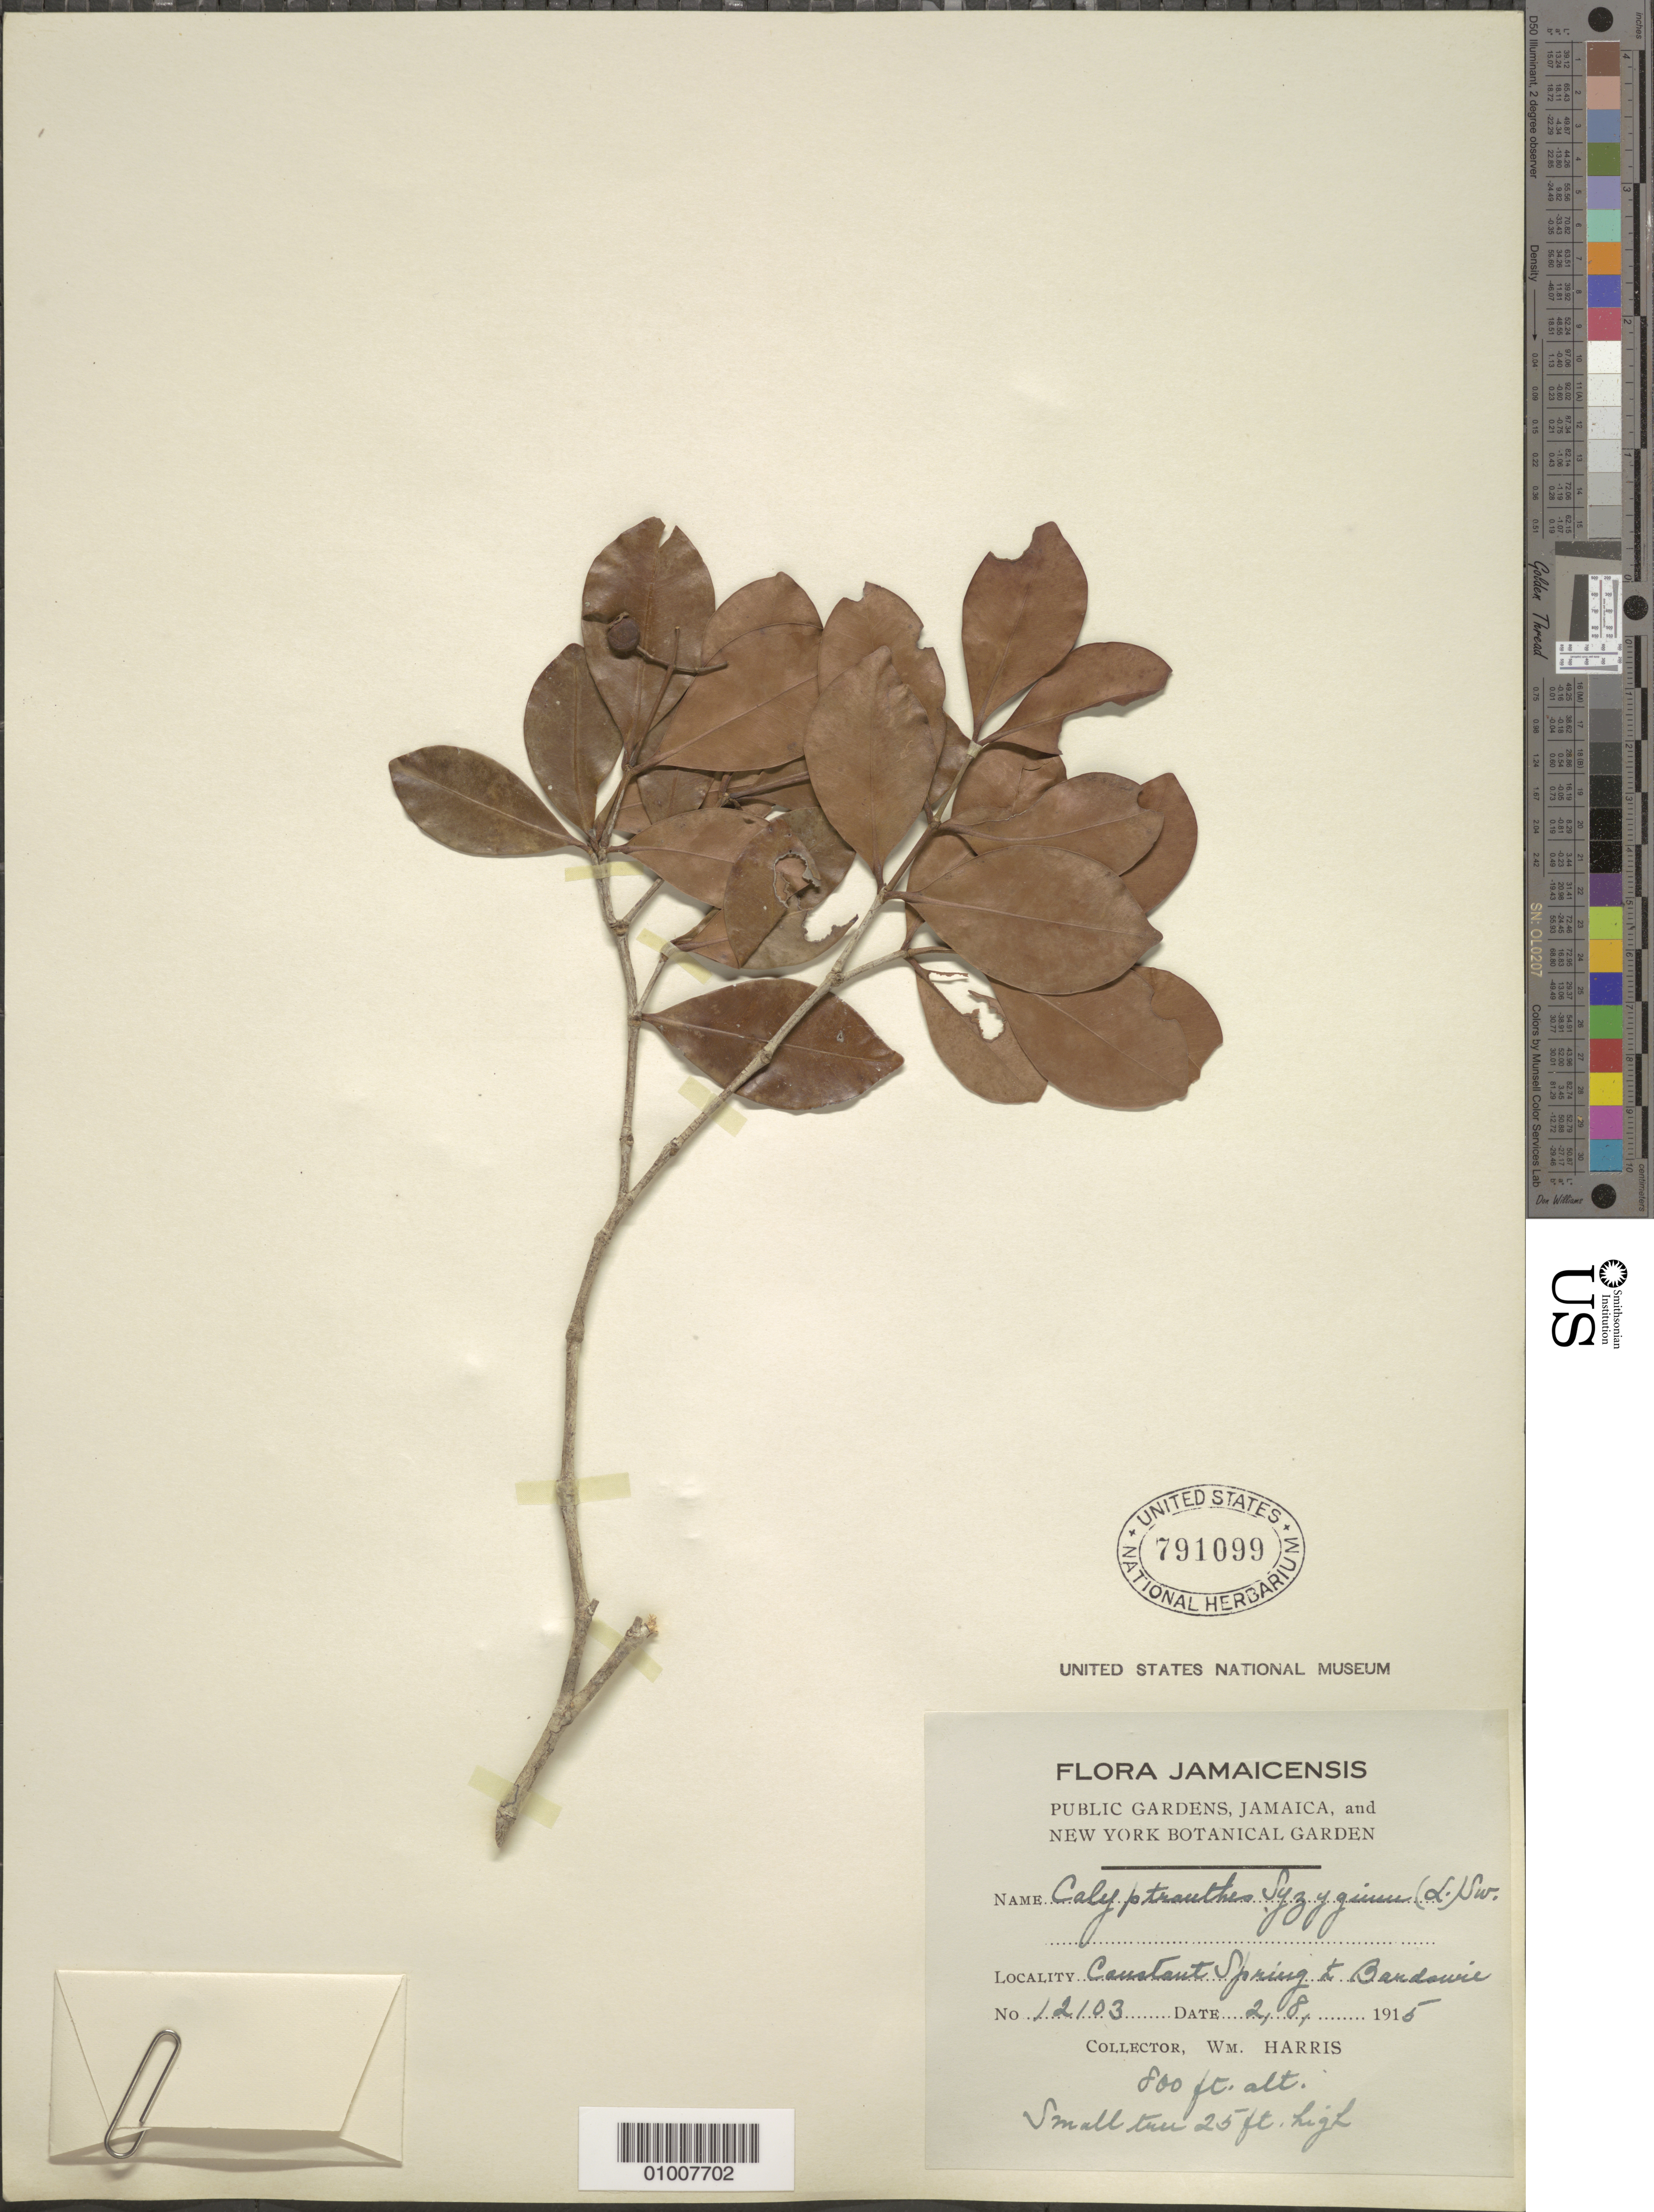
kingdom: Plantae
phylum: Tracheophyta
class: Magnoliopsida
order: Myrtales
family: Myrtaceae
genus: Myrcia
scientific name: Myrcia zuzygium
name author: (L.) A.R. Lourenço & E. Lucas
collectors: W. H. Harris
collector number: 12103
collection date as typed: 02 Aug 1915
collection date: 1915-08-02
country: Jamaica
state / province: Saint Andrew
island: Jamaica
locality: Constant Spring (illeg.) Bardowie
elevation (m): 244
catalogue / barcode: US 791099